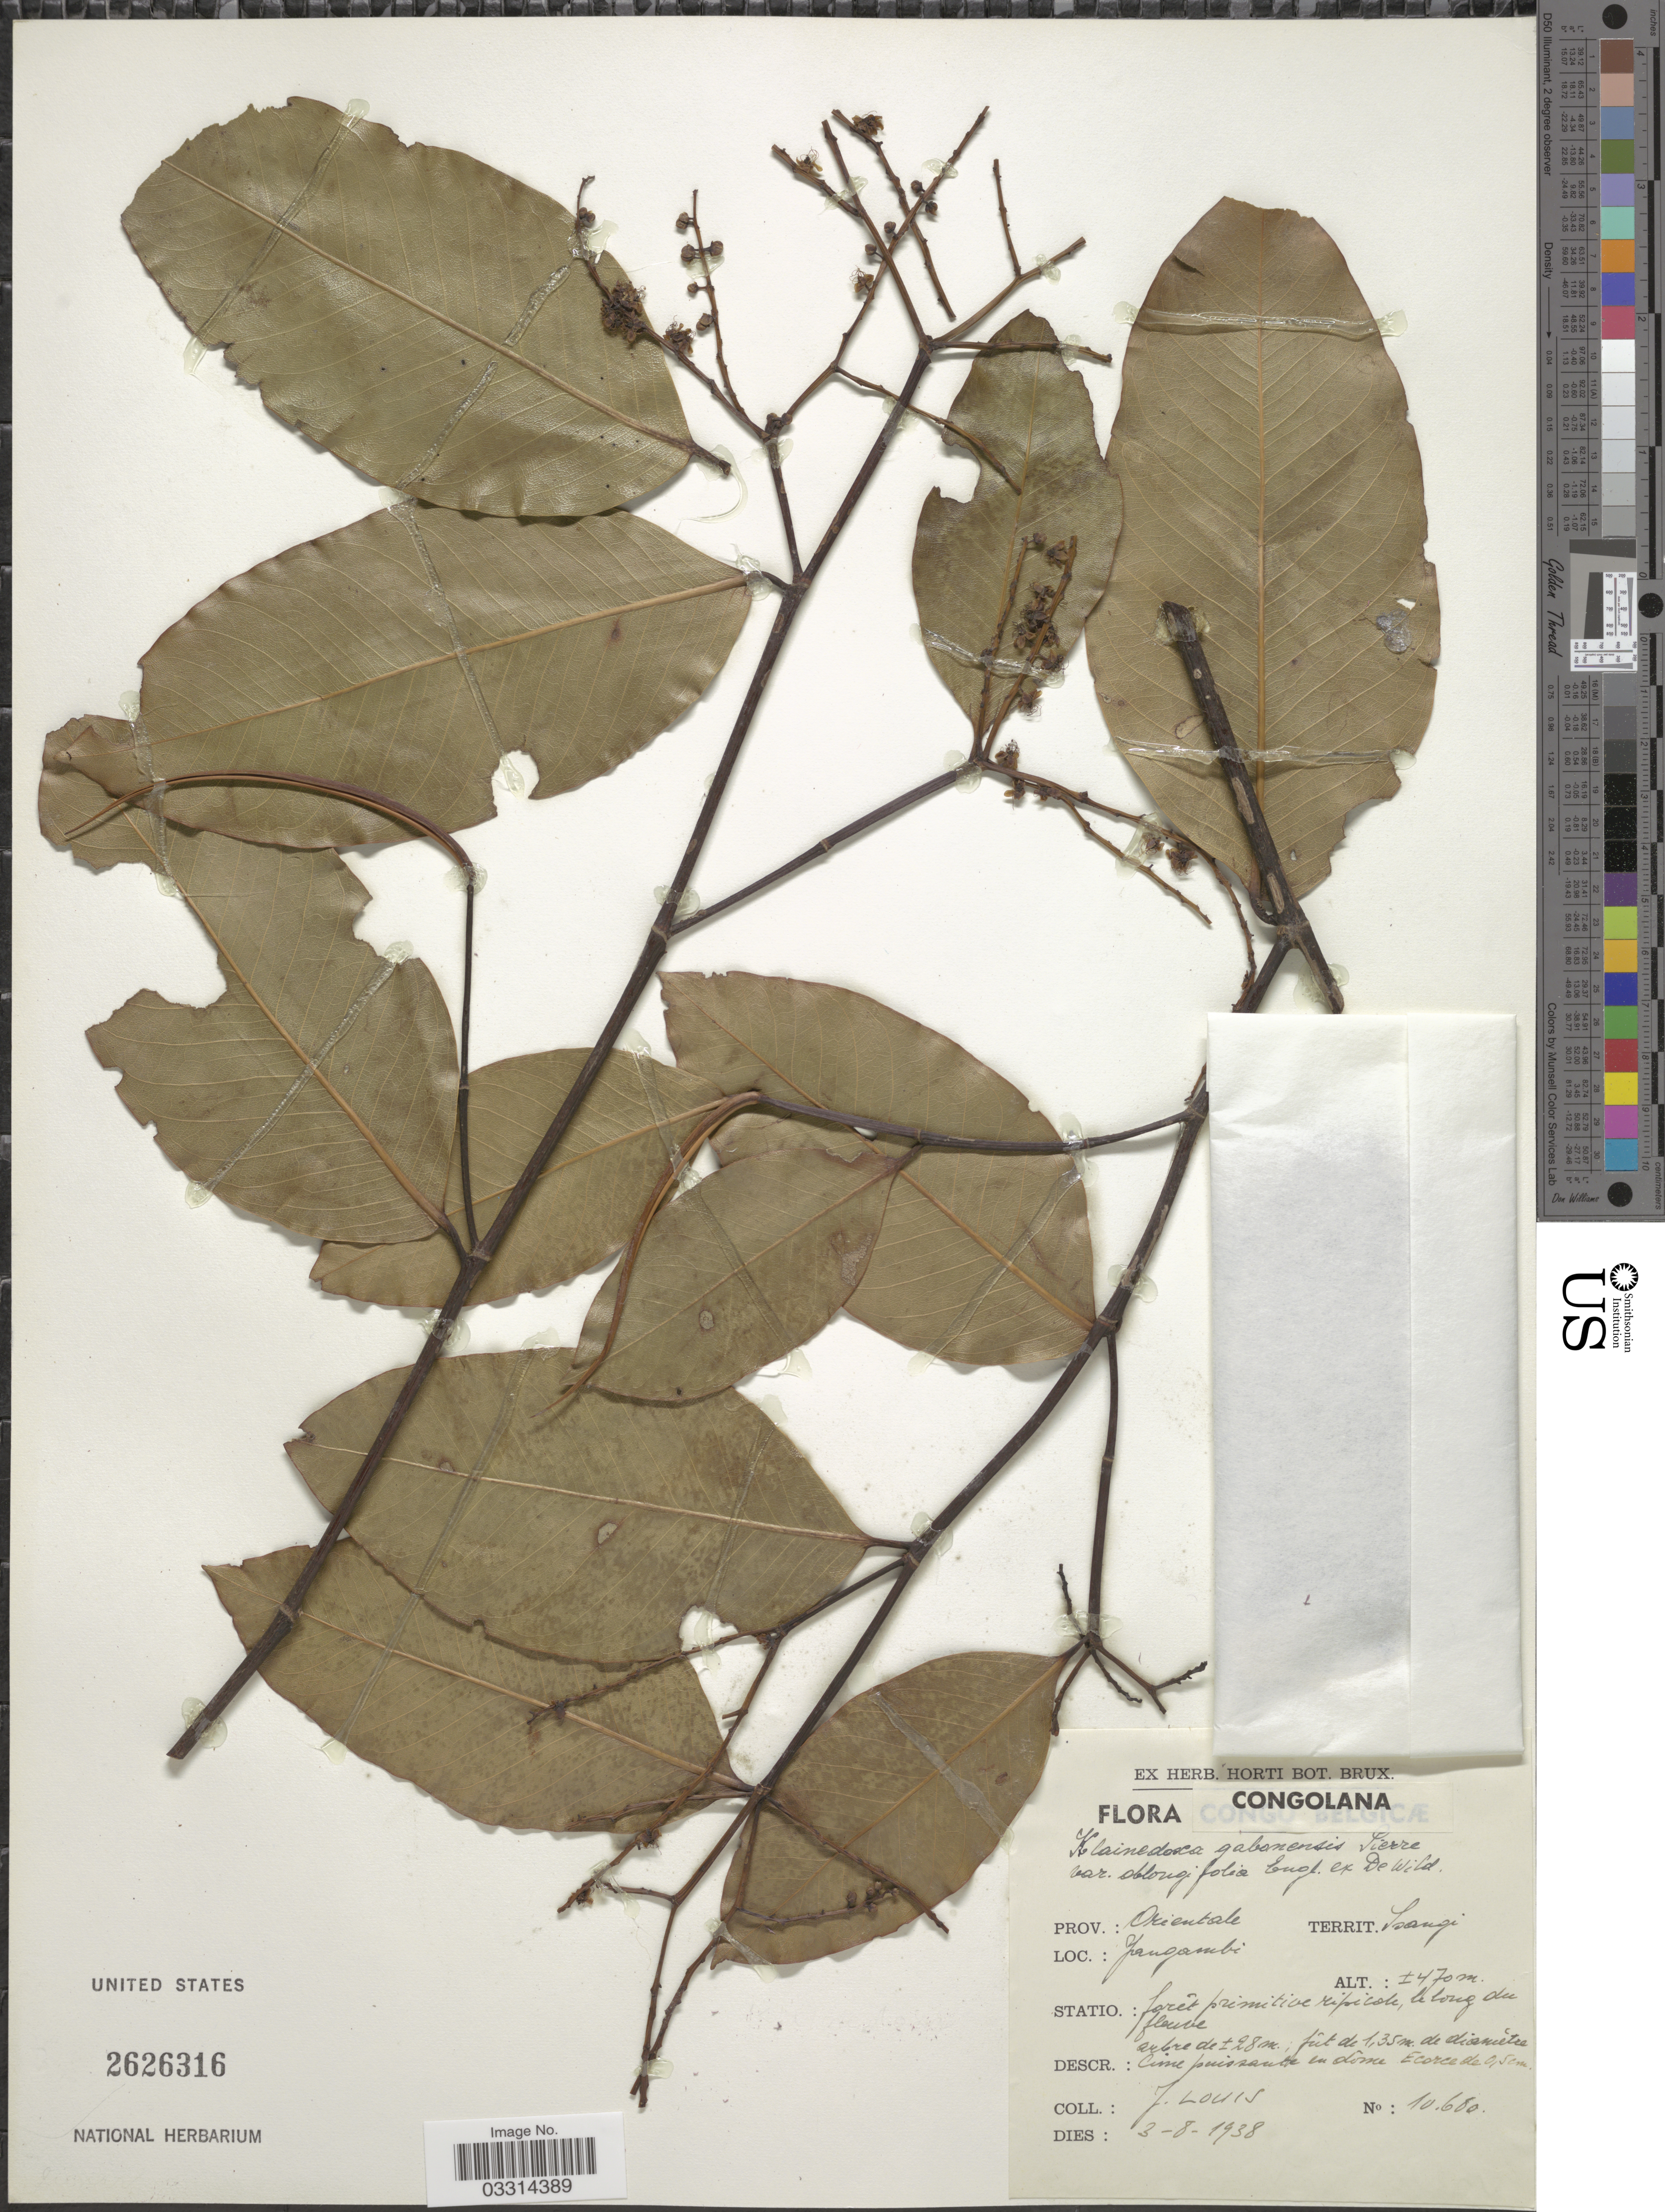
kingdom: Plantae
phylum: Tracheophyta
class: Magnoliopsida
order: Malpighiales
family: Irvingiaceae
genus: Klainedoxa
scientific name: Klainedoxa gabonensis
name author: Pierre ex Engl.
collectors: J. Louis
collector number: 10680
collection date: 1938-08-03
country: Congo, Democratic Republic of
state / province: Tshopo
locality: Congolana. Prov.: Orientale. Territ. Isangi. Yangambi.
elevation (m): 470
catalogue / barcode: US 2626316